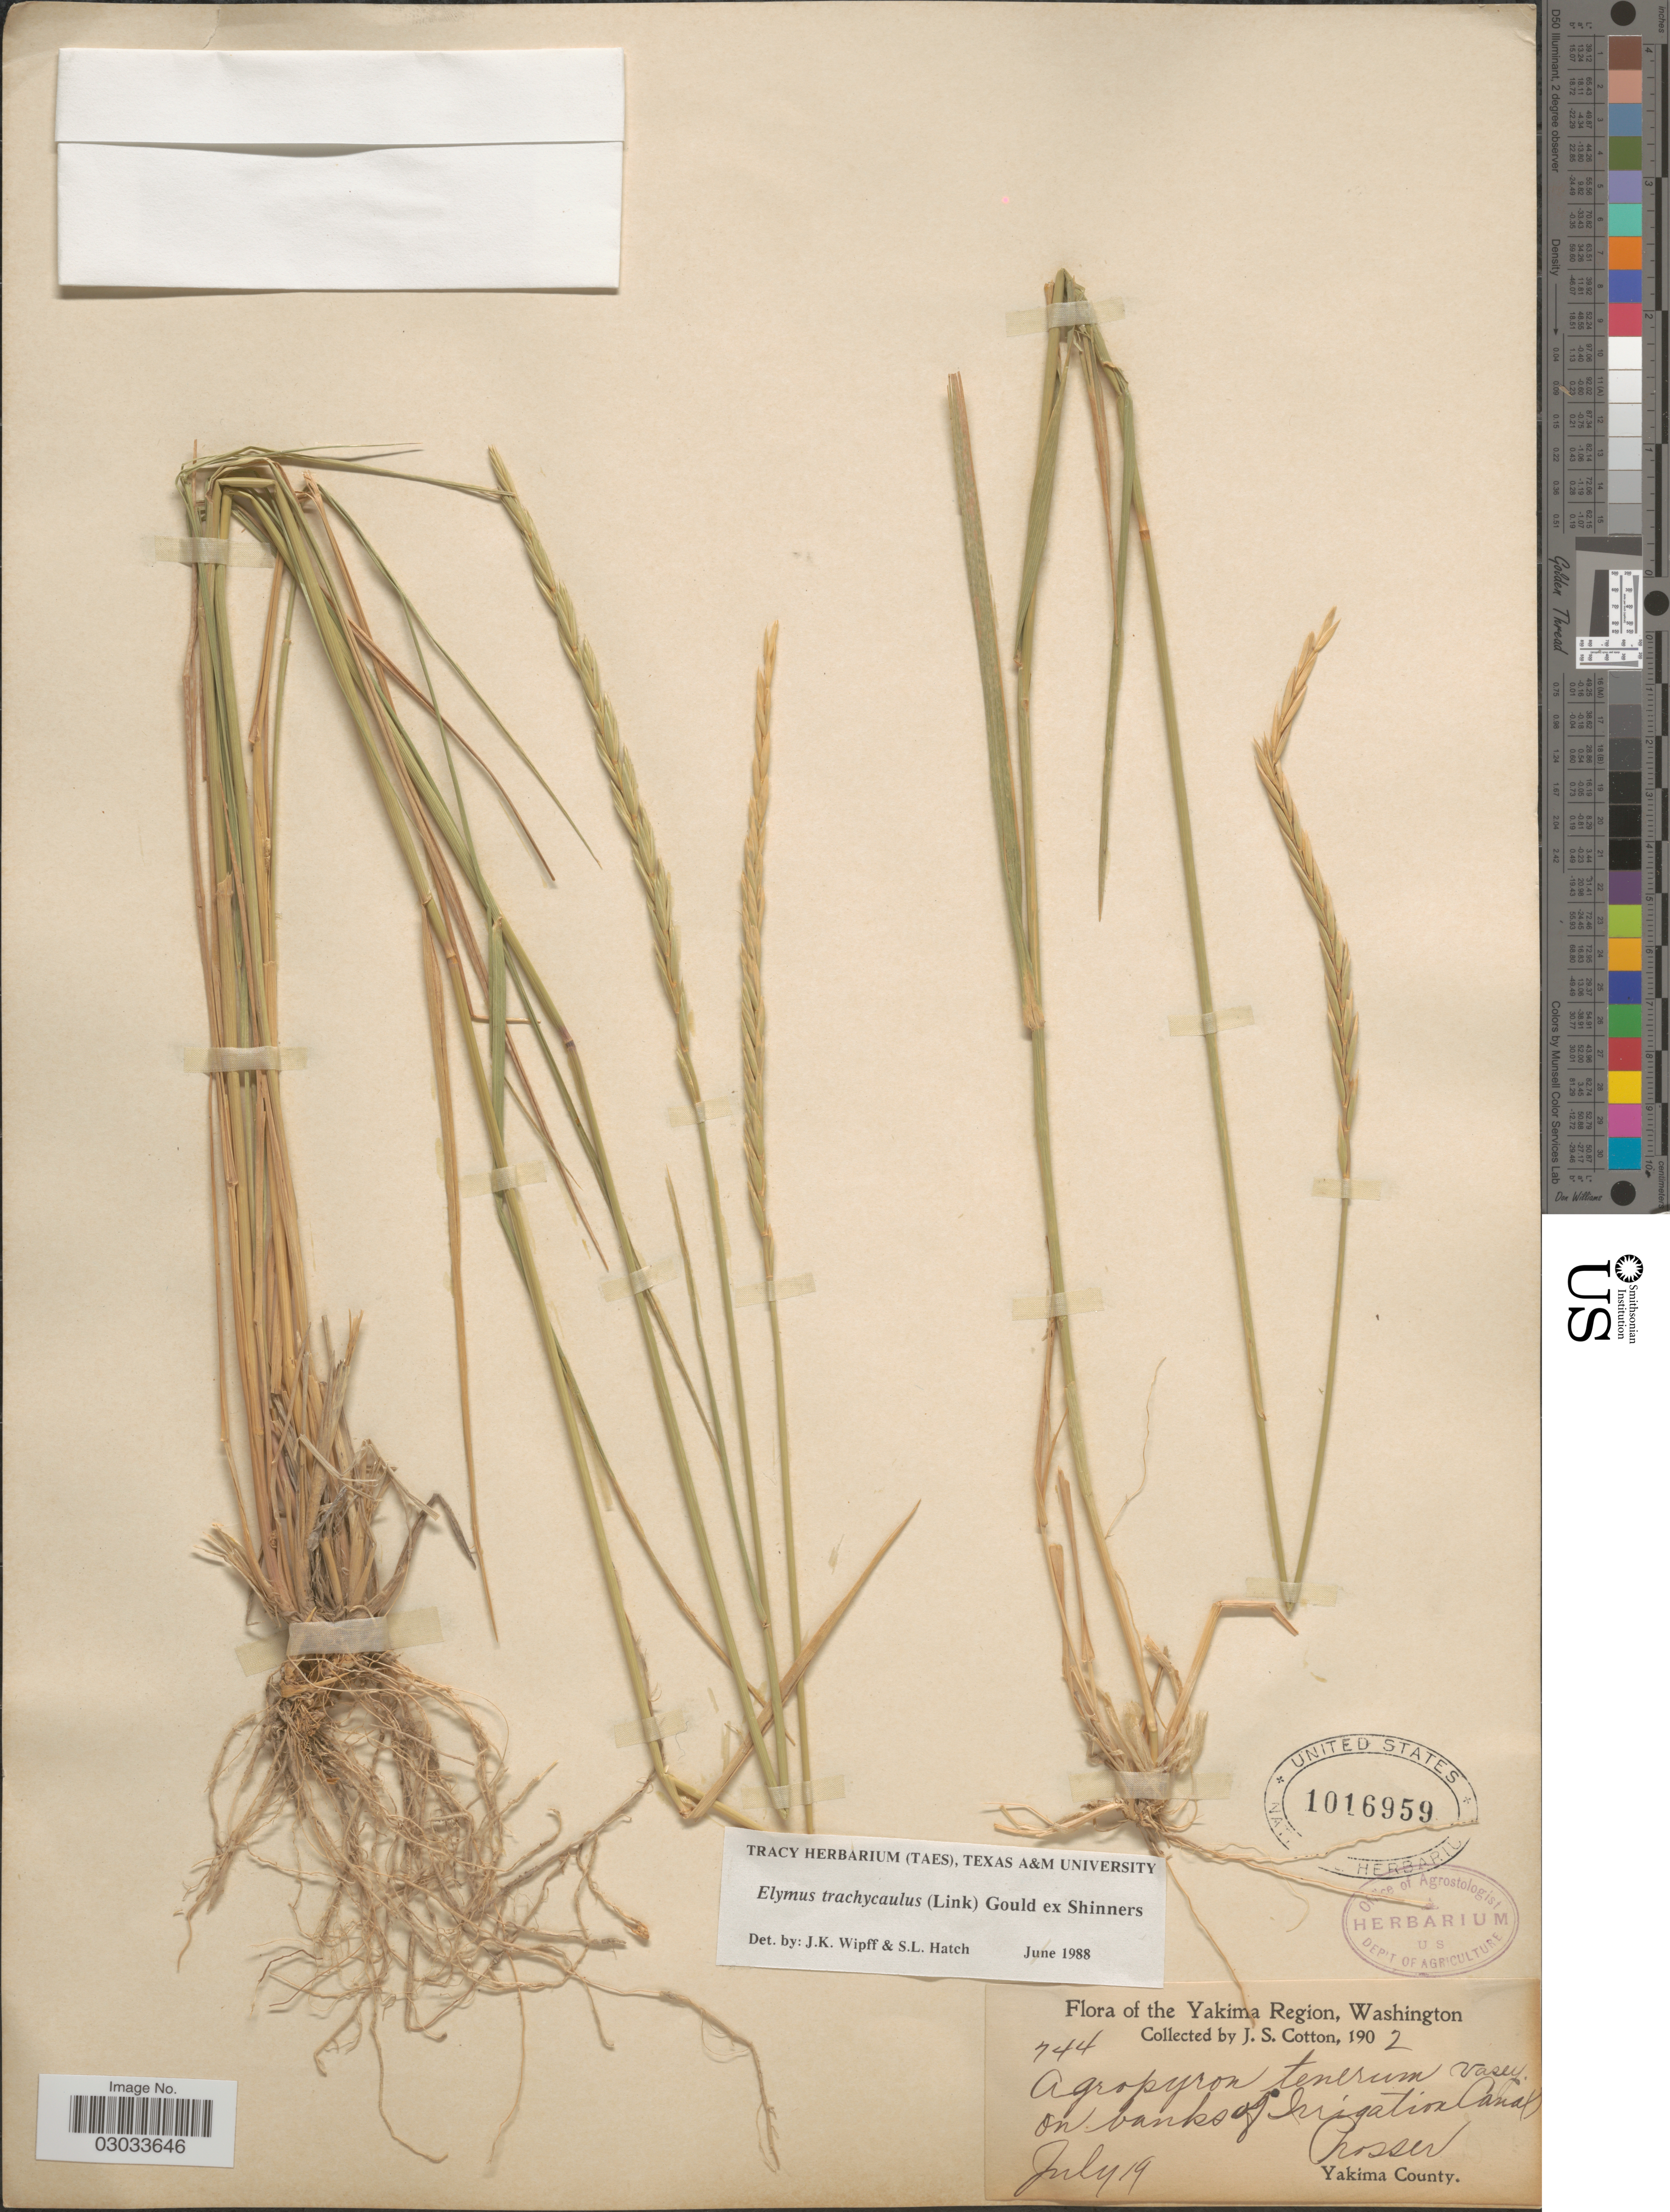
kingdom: Plantae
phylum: Tracheophyta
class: Liliopsida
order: Poales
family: Poaceae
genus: Elymus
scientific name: Elymus trachycaulus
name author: (Link) Gould ex Shinners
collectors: J. S. Cotton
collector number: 744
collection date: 1902-07-19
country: United States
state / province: Washington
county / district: Yakima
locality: The Yakima Region. On banks of Irrigation Canal Prosser. Yakima County.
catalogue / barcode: US 1016959